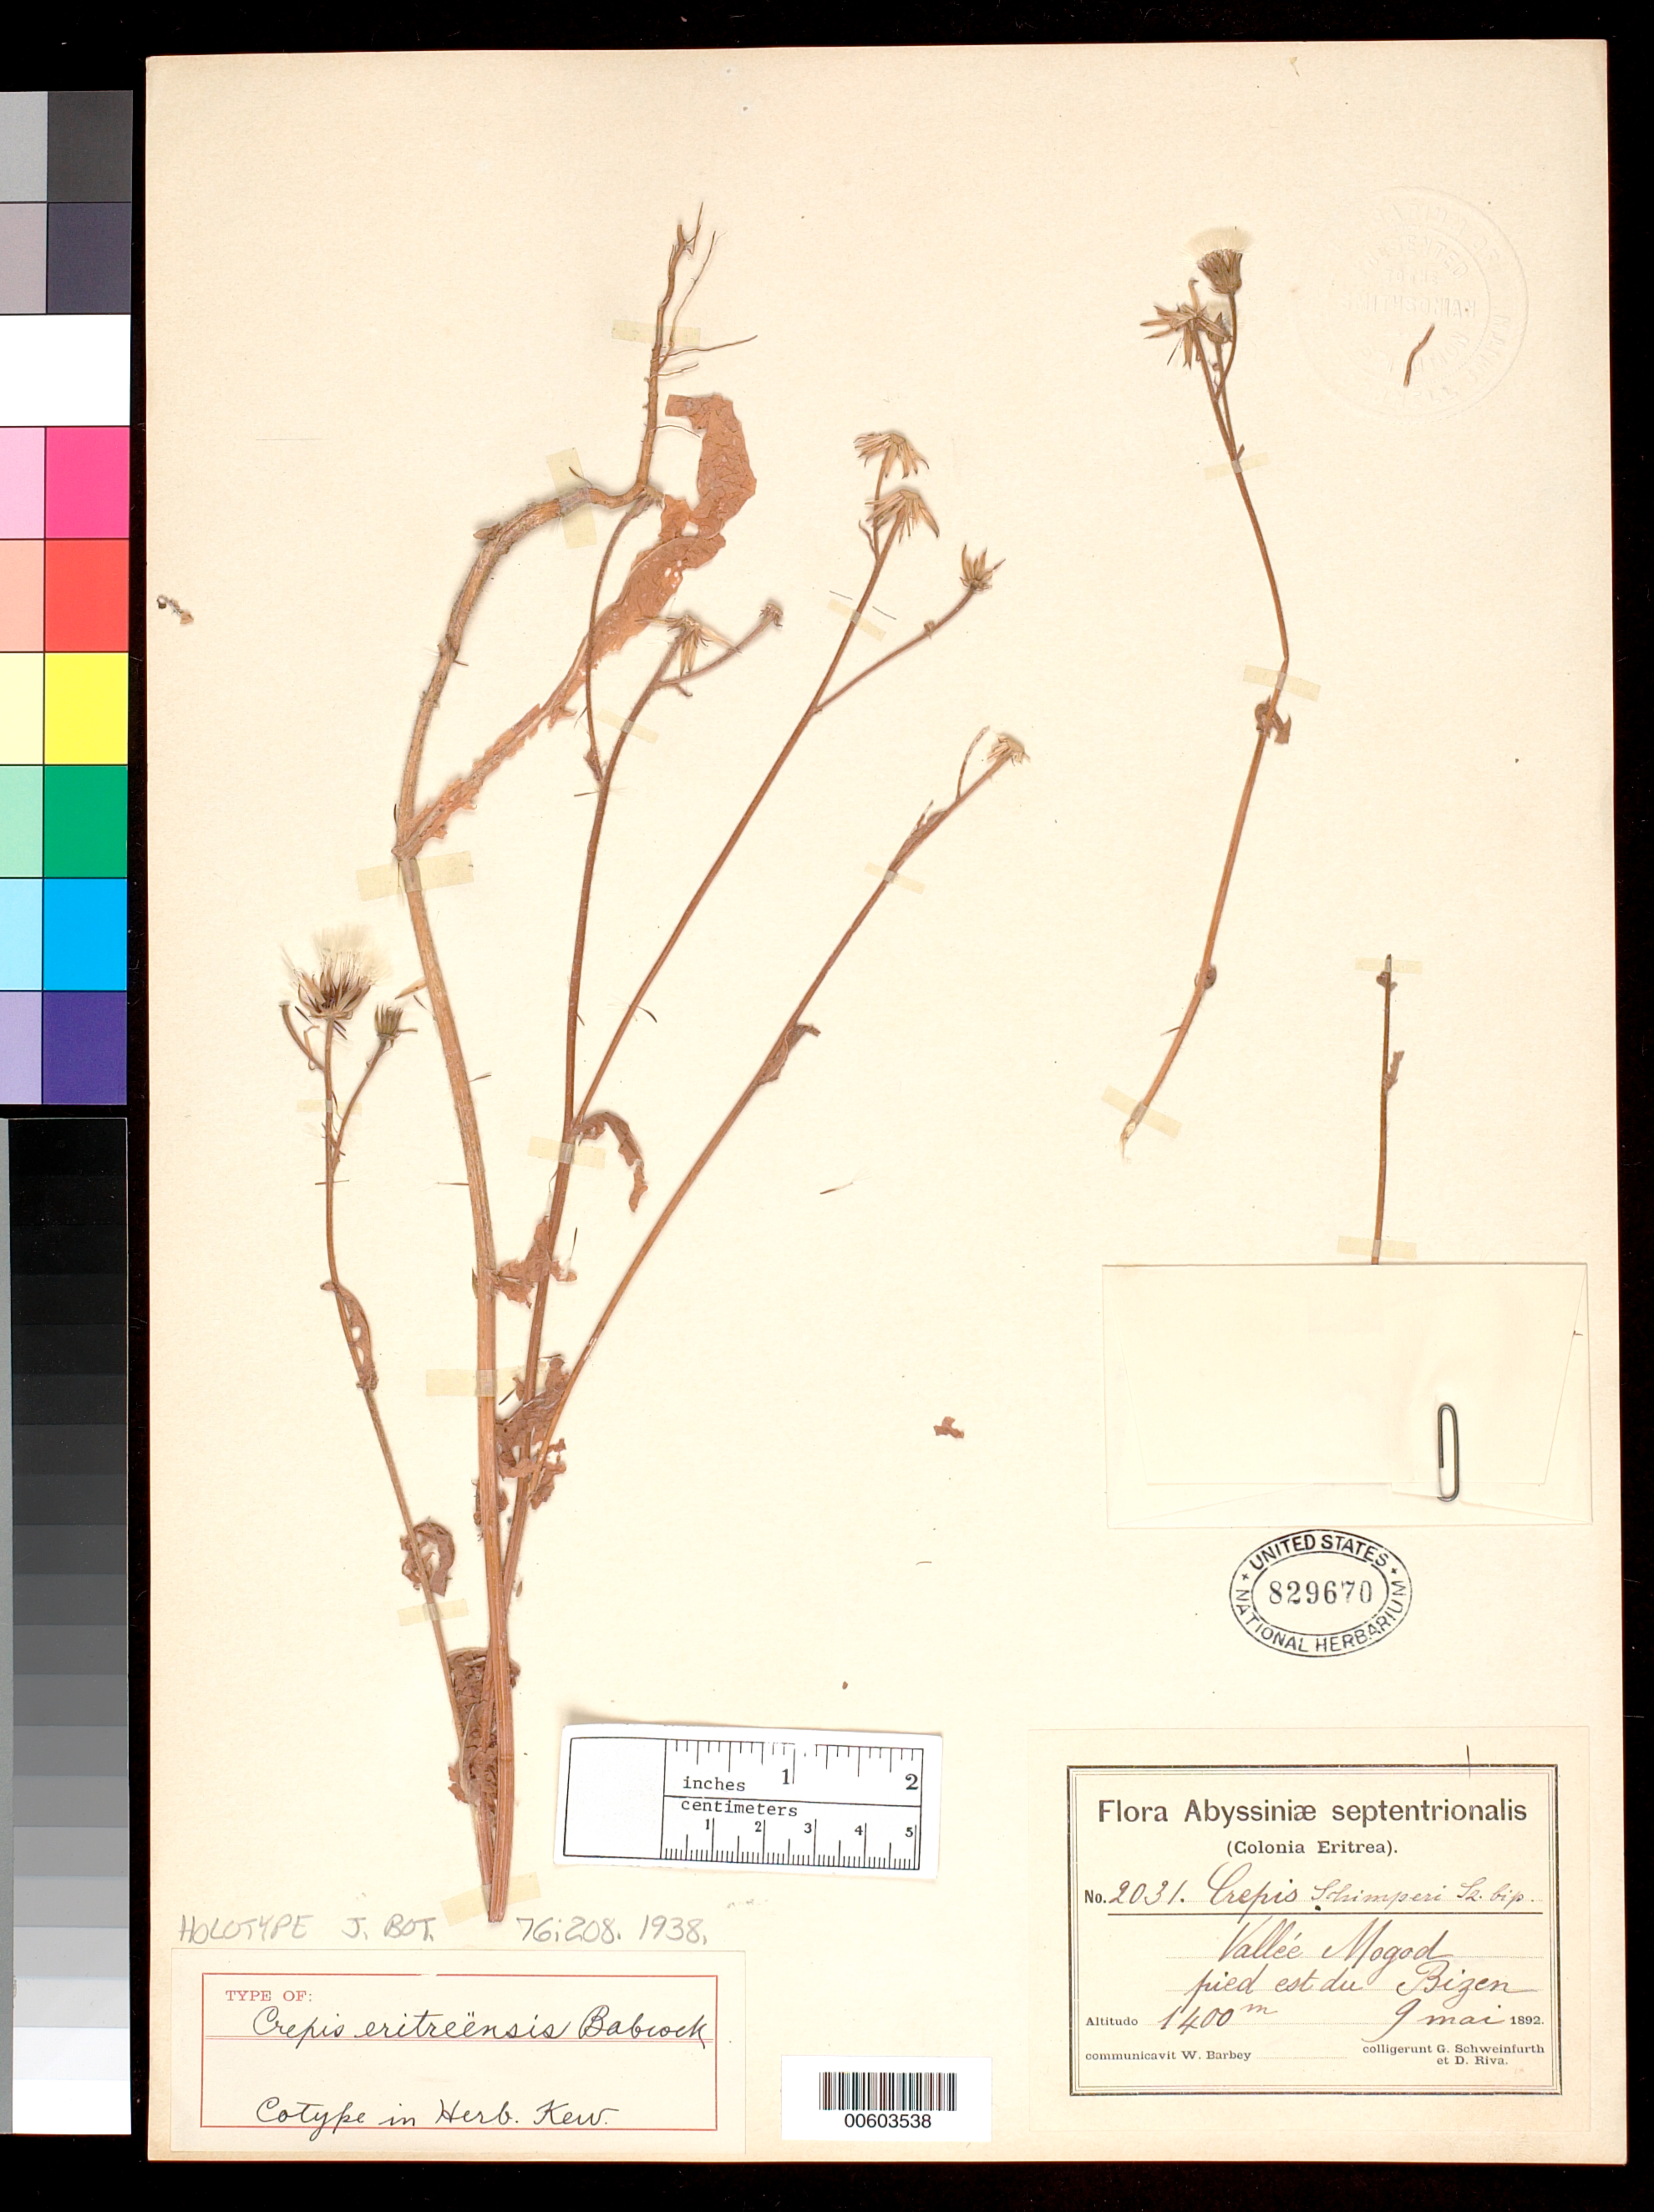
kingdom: Plantae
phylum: Tracheophyta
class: Magnoliopsida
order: Asterales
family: Asteraceae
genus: Crepis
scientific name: Crepis eritreensis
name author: Babc.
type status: Holotype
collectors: G. A. Schweinfurth & D. Riva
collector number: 2031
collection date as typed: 09 May 1892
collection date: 1892-05-09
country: Eritrea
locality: Vallee Mogod, Fried (fried?) est du Bizen, Colonia Eritrea. [Mogod Valley, Fried (fried?) east of Bizen, Eritrea Colony.]. [Country originally recorded as Ethiopia.]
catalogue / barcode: US 829670